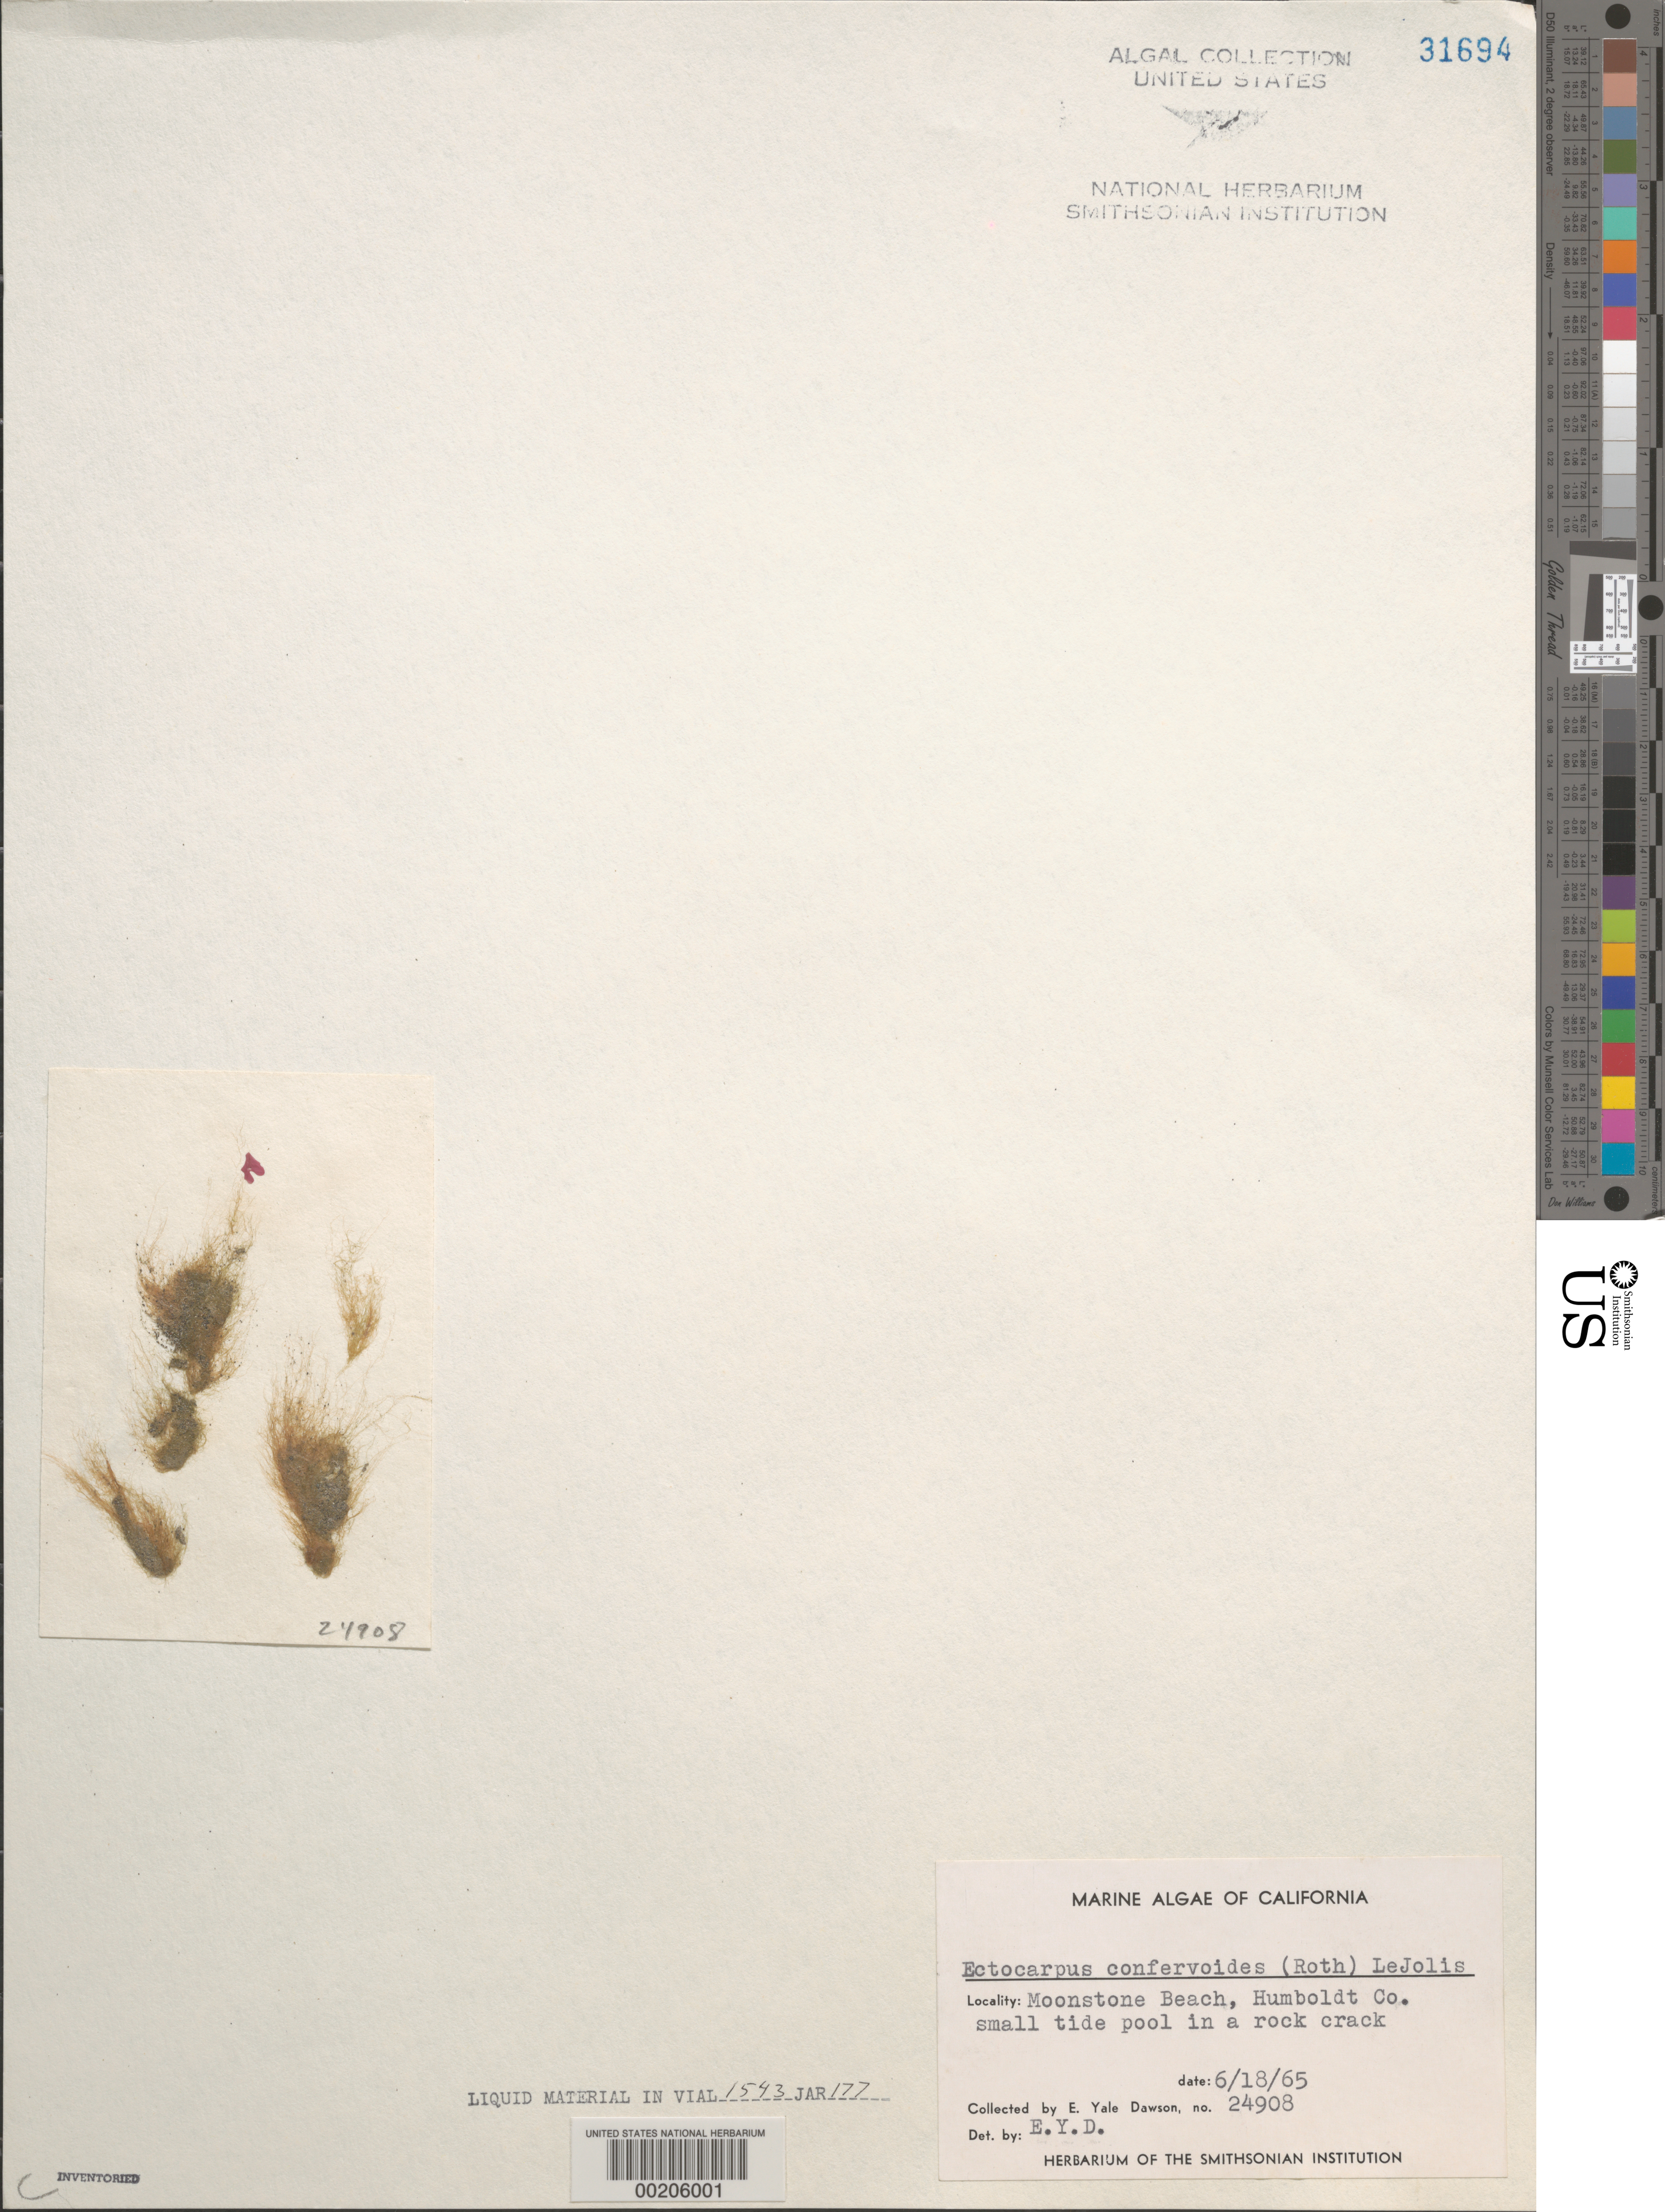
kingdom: Chromista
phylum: Ochrophyta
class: Phaeophyceae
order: Ectocarpales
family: Ectocarpaceae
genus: Ectocarpus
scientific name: Ectocarpus siliculosus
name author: (Dillwyn) Lyngbye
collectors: E. Y. Dawson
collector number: EYD 24908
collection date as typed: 18 Jun 1965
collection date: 1965-06-18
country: United States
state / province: California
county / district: Humboldt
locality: Moonstone Beach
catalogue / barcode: US 31694